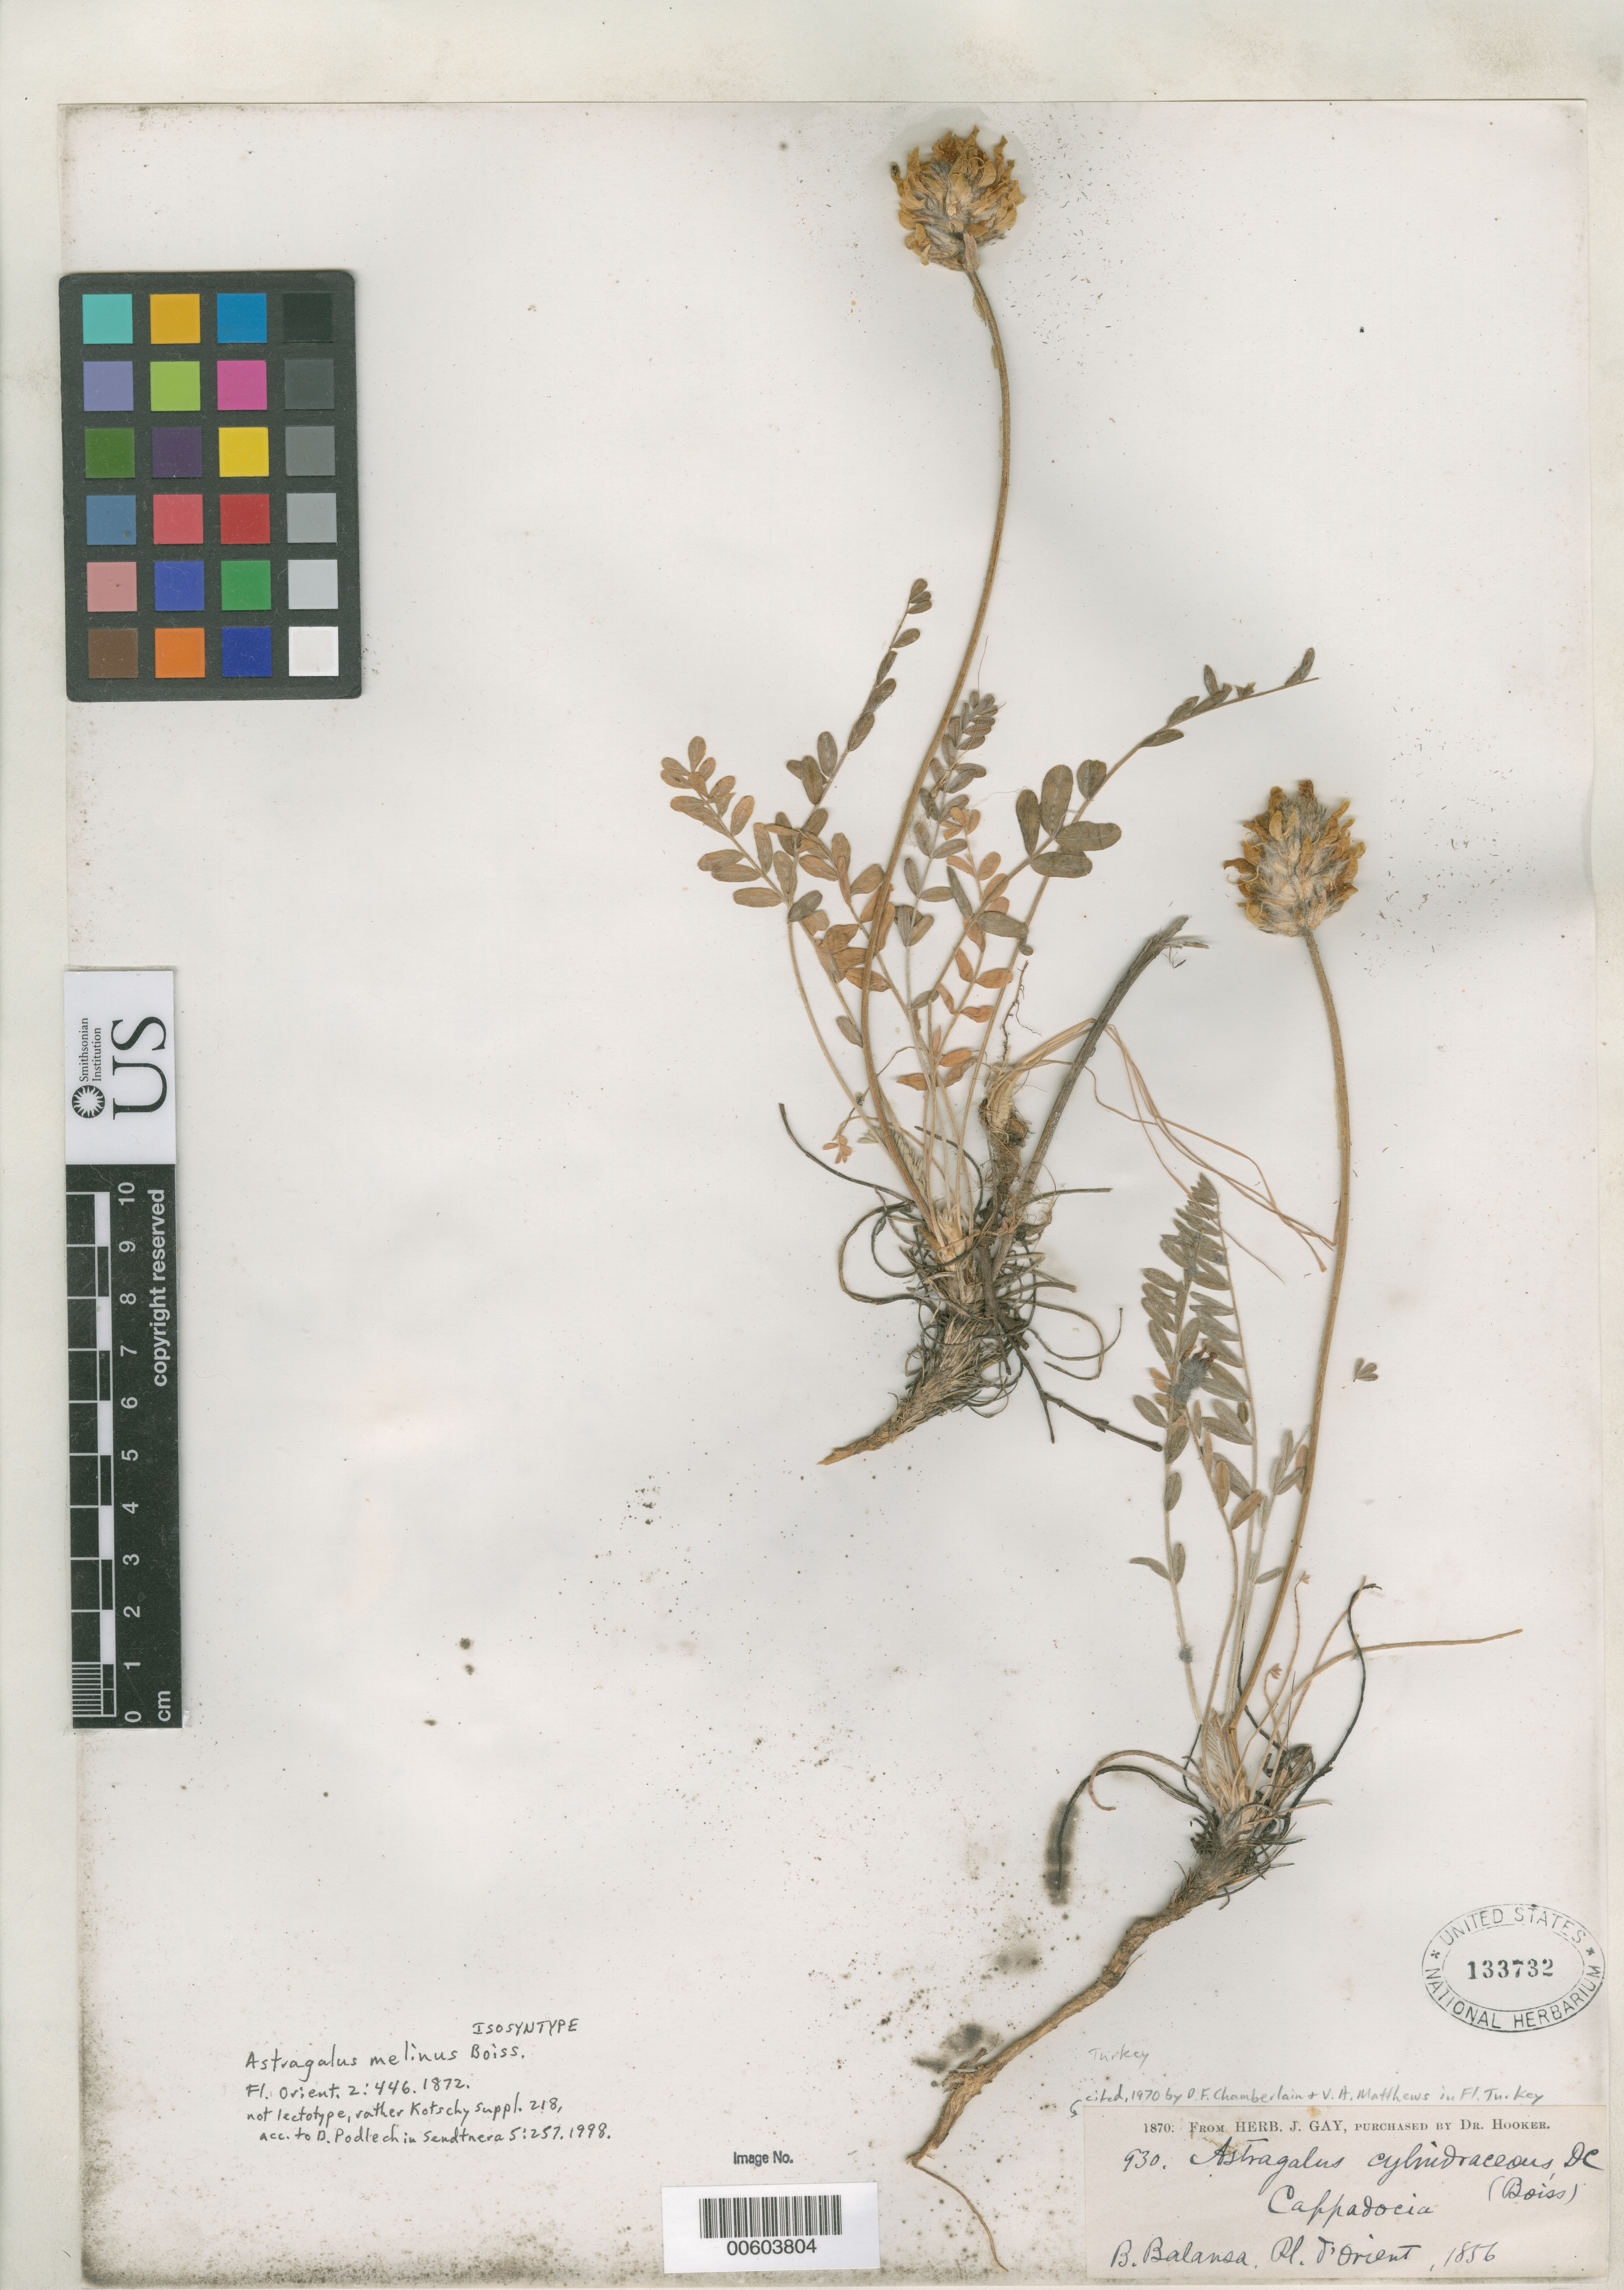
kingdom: Plantae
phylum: Tracheophyta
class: Magnoliopsida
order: Fabales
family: Fabaceae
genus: Astragalus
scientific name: Astragalus melinus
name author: Boiss.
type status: Isosyntype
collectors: B. Balansa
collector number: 930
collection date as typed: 1856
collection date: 1856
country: Turkey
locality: Cappadocia.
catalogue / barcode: US 133732